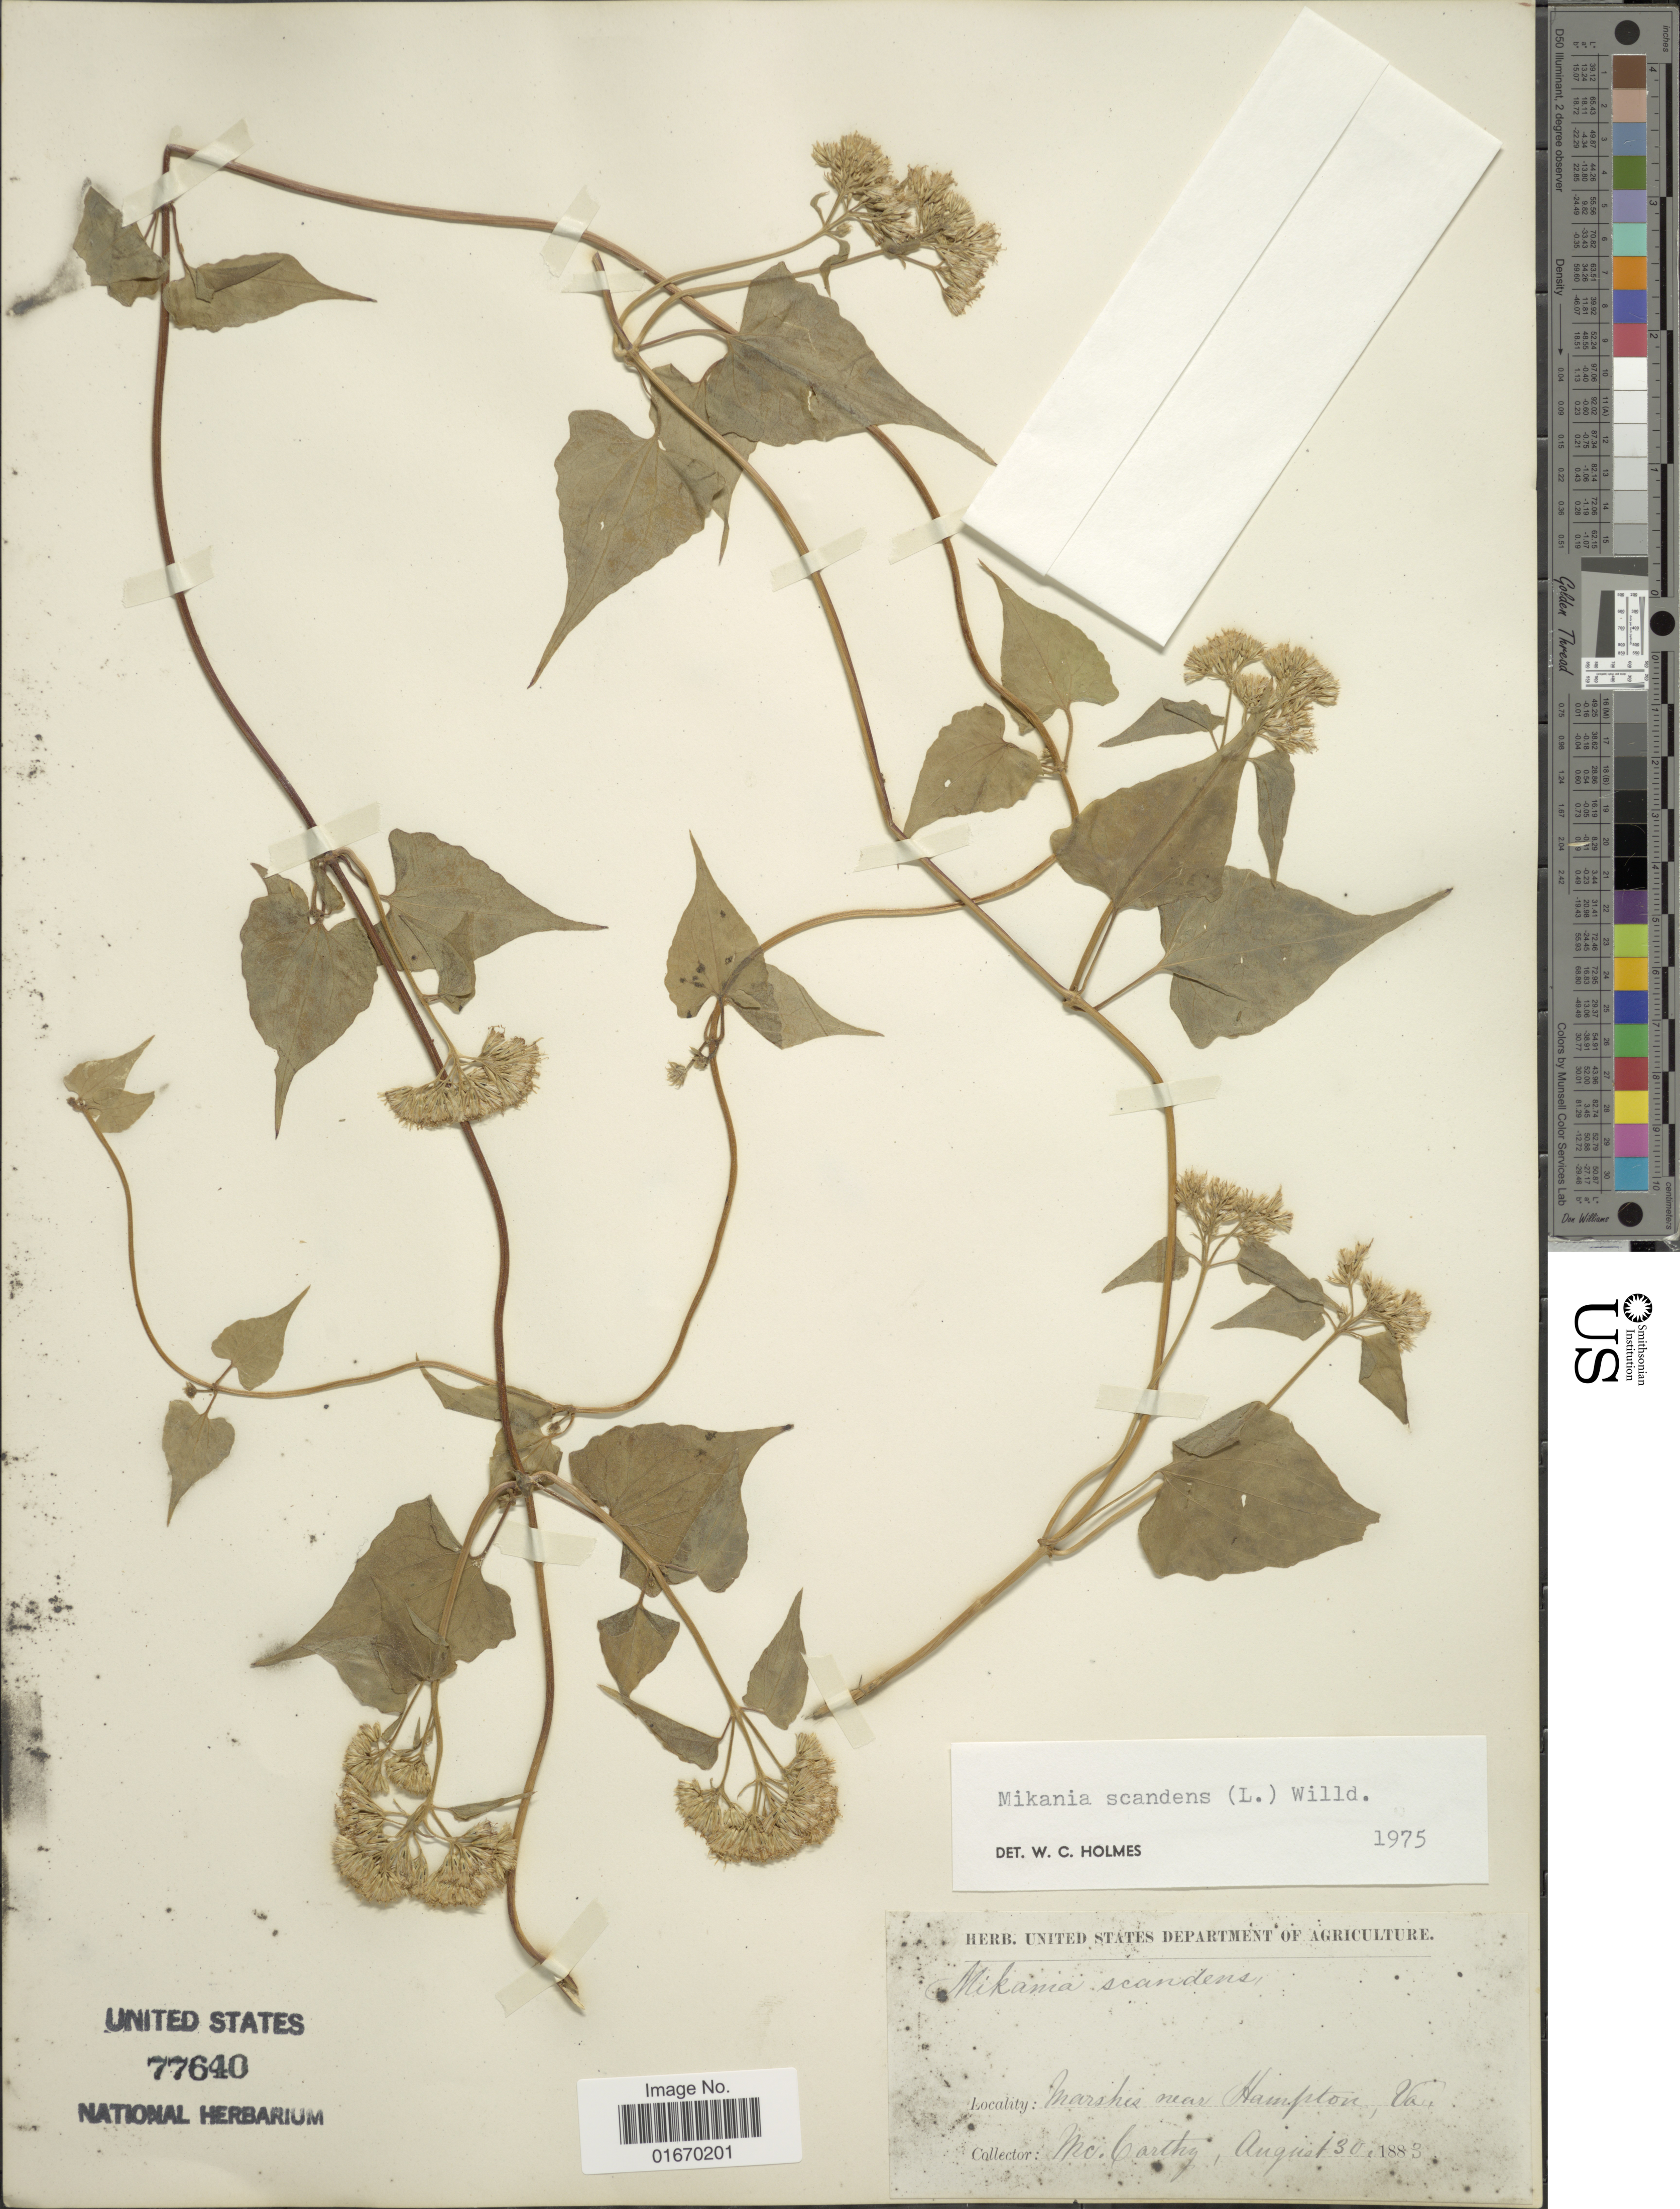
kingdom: Plantae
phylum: Tracheophyta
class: Magnoliopsida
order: Asterales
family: Asteraceae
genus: Mikania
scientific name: Mikania scandens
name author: (L.) Willd.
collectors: -- McCarthy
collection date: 1883-08-30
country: United States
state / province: Virginia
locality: Near Hampton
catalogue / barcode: US 77640